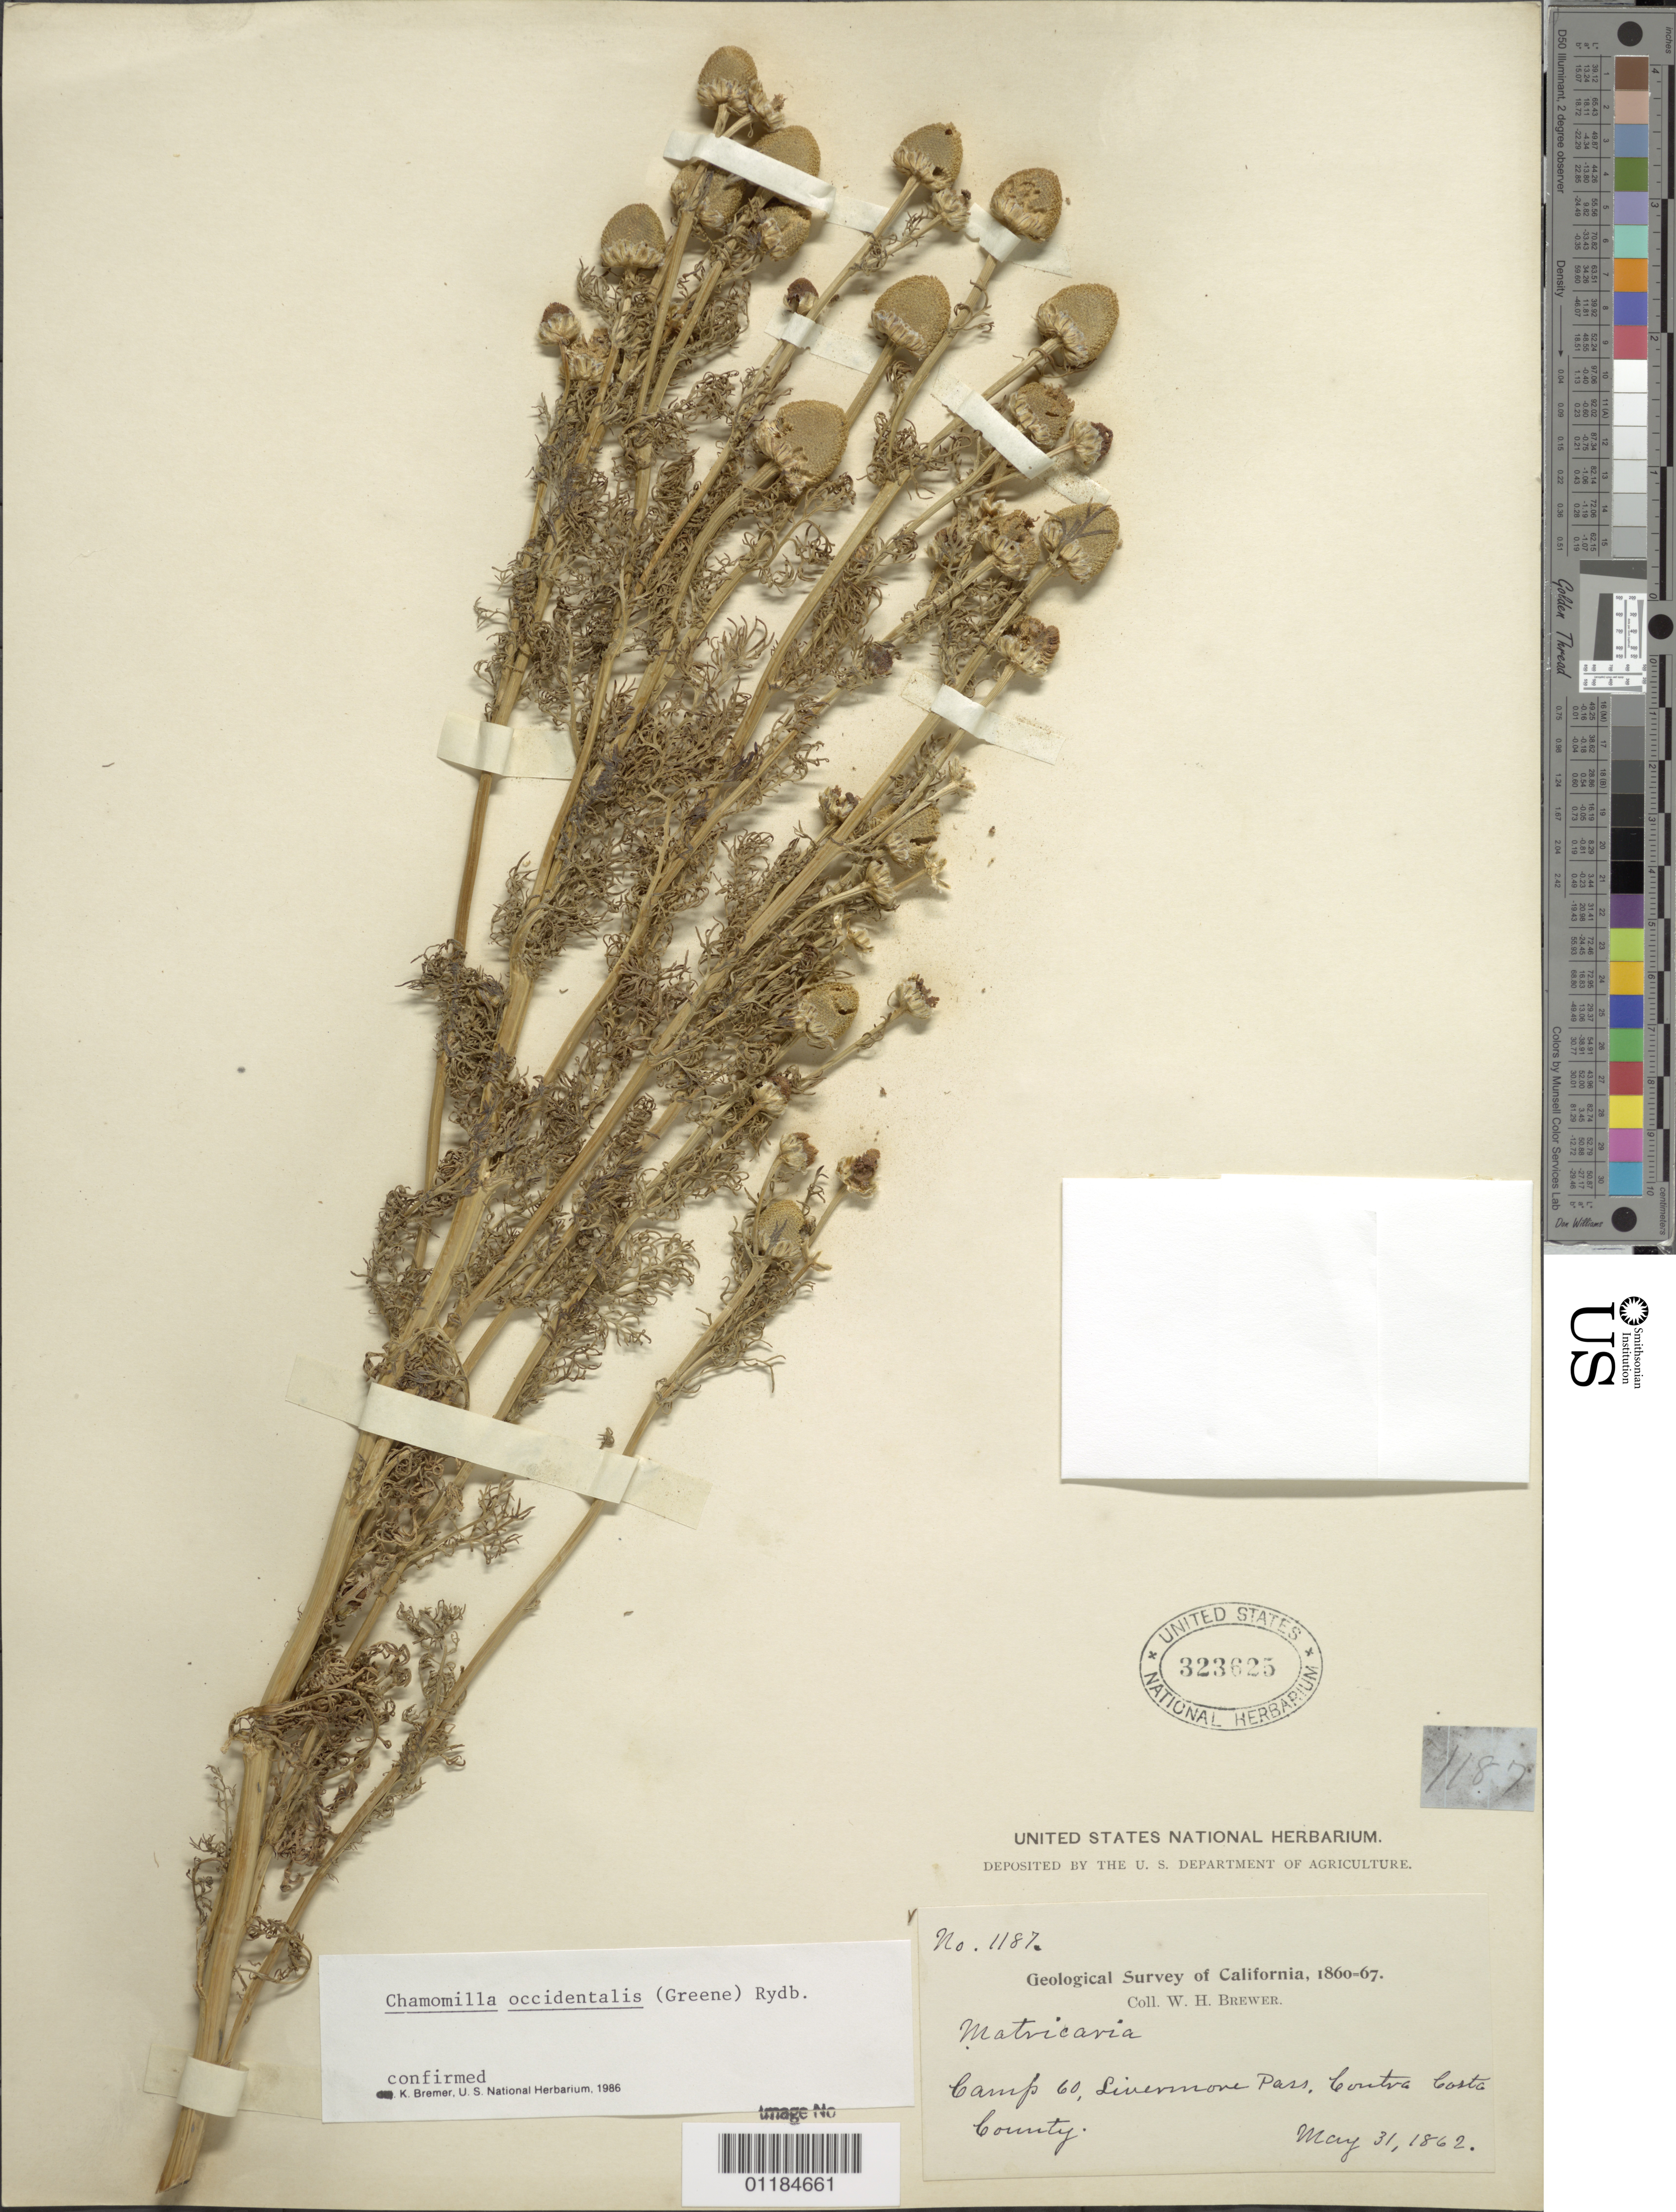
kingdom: Plantae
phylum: Tracheophyta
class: Magnoliopsida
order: Asterales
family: Asteraceae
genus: Matricaria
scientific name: Matricaria occidentalis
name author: Greene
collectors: W. H. Brewer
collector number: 1187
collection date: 1862-05-31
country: United States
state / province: California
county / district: Contra Costa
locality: Camp 60, Livermore Pass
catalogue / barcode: US 323625